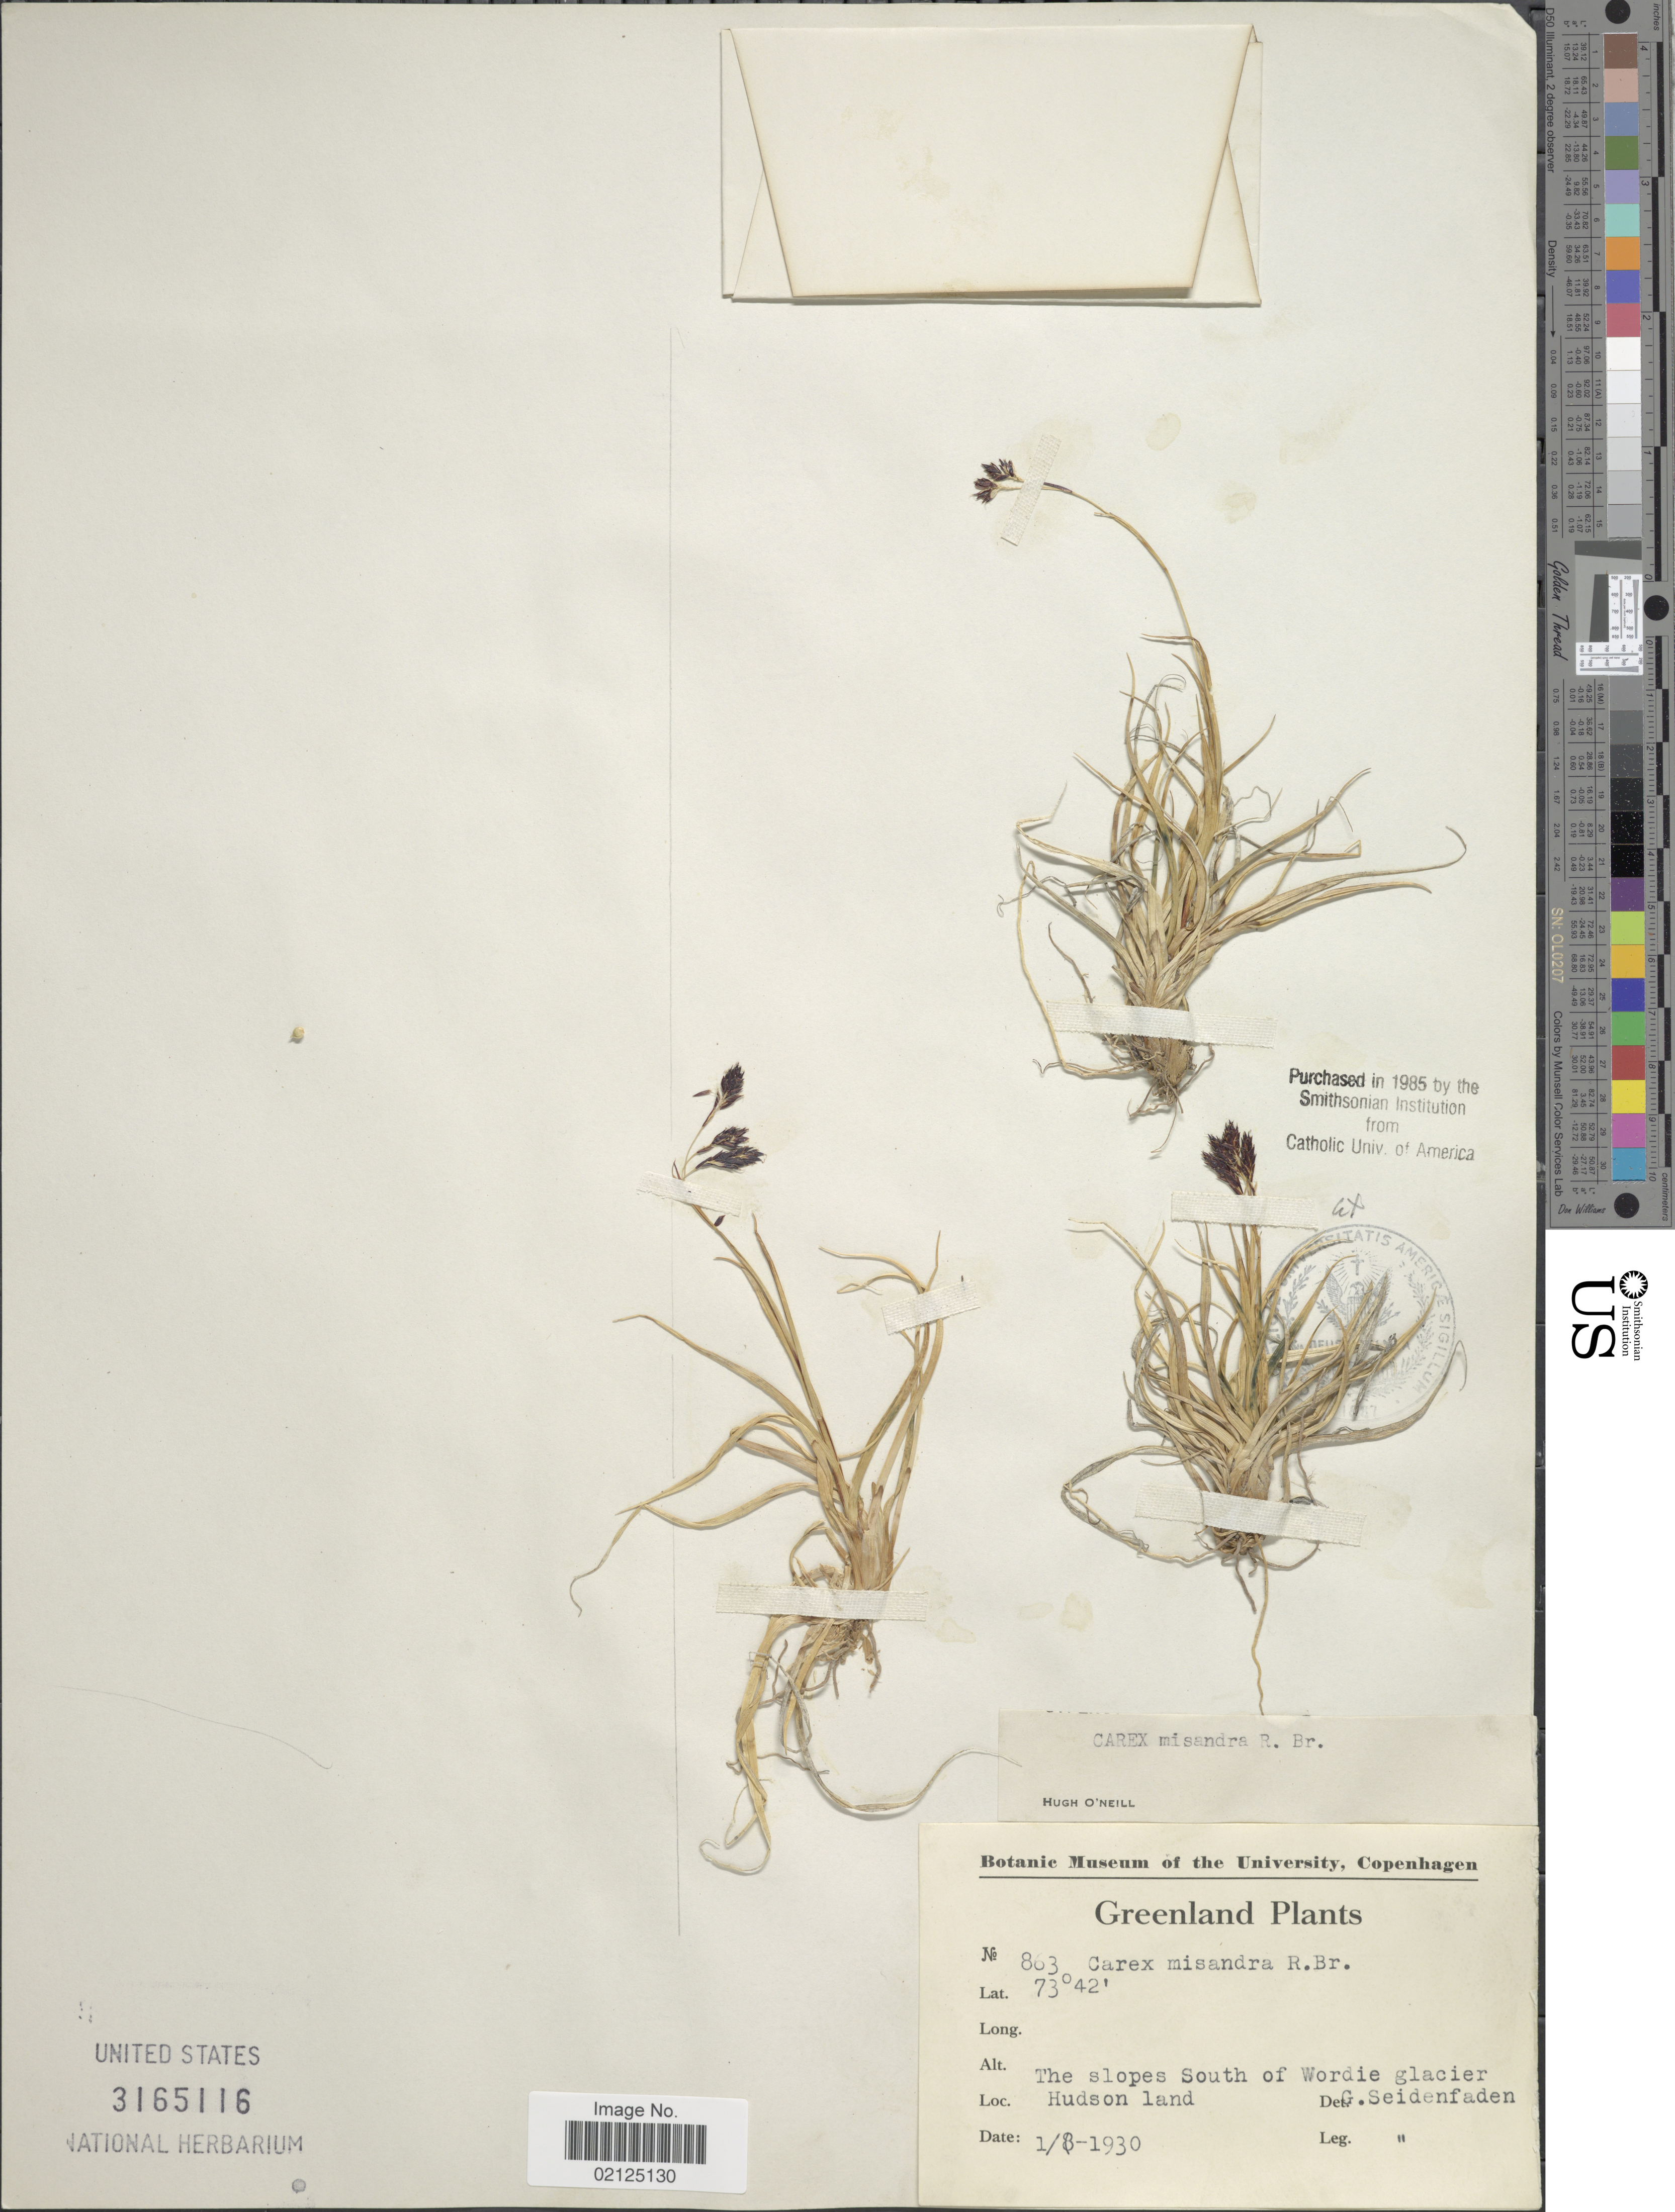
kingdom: Plantae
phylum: Tracheophyta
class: Liliopsida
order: Poales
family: Cyperaceae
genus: Carex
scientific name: Carex fuliginosa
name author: Schkuhr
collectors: G. Seidenfaden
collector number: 863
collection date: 1930-08-01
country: Greenland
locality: The slopes South of Wordie glacier Hudson land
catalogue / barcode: US 3165116